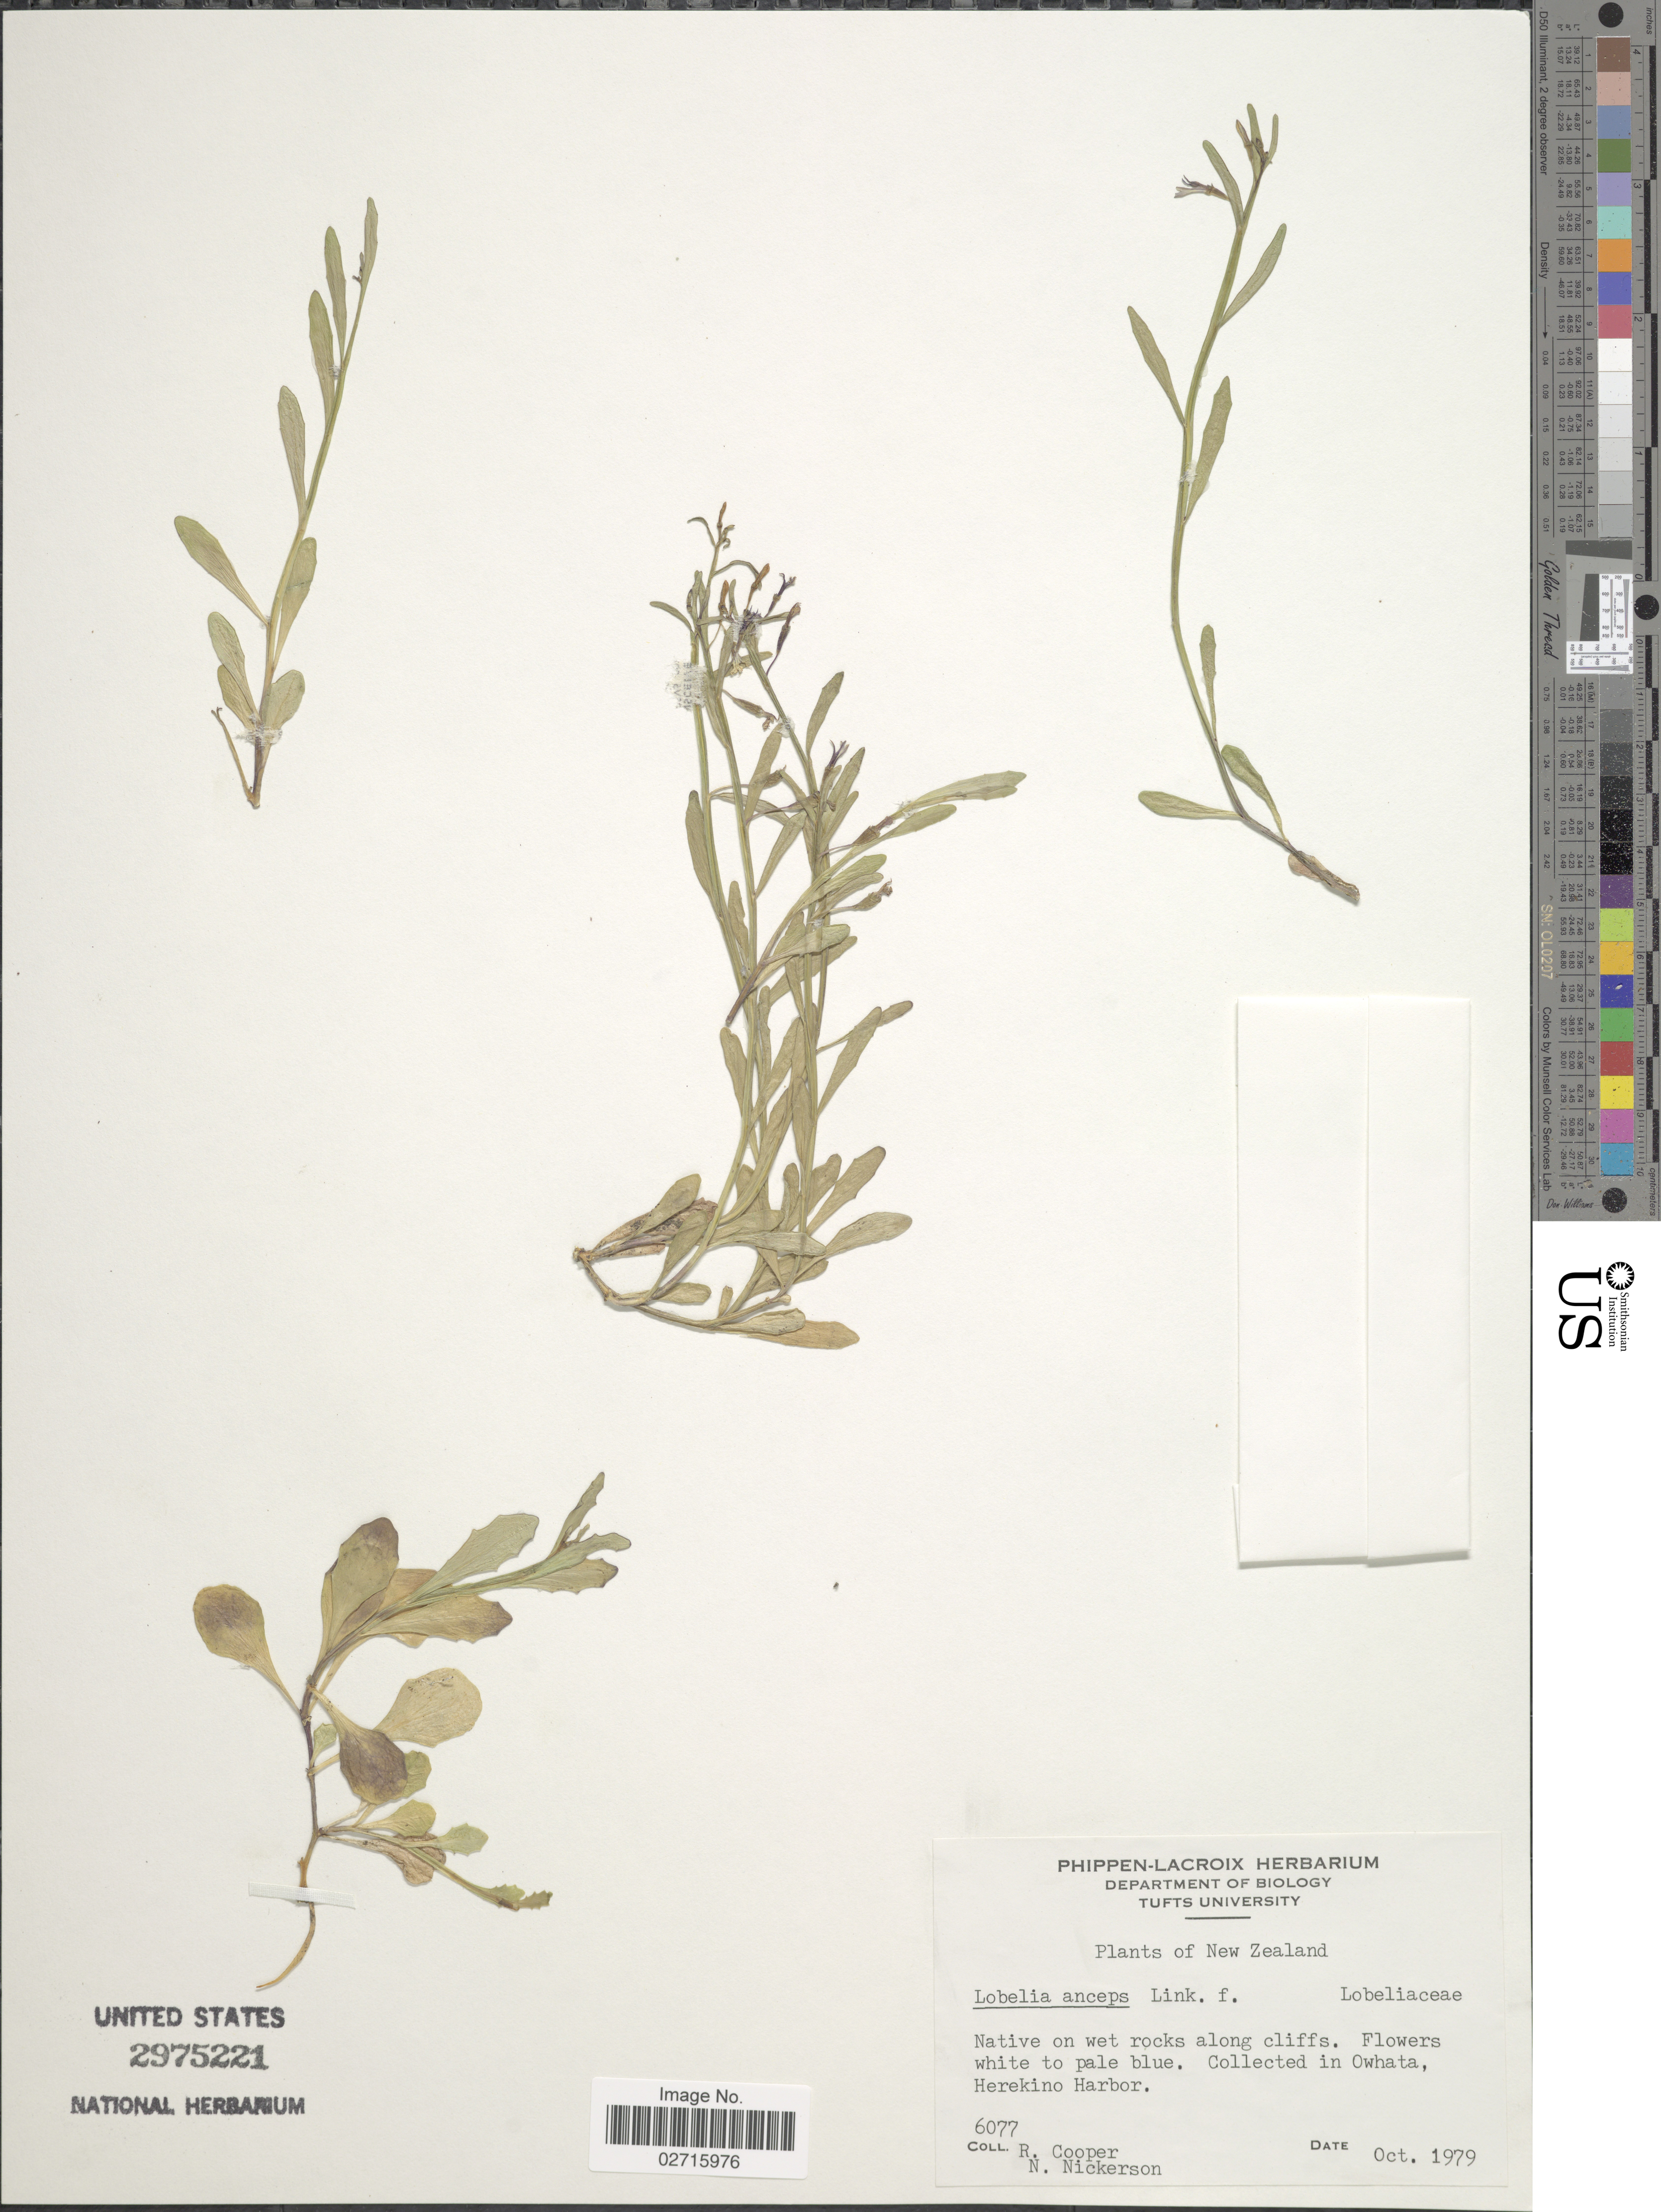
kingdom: Plantae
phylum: Tracheophyta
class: Magnoliopsida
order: Asterales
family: Campanulaceae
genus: Lobelia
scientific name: Lobelia anceps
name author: L. f.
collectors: R. Cooper & N. Nickerson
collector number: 6077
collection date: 1979-10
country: New Zealand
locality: Native on wet rocks along cliffs, in Owhata, Herekino Harbor.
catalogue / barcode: US 2975221